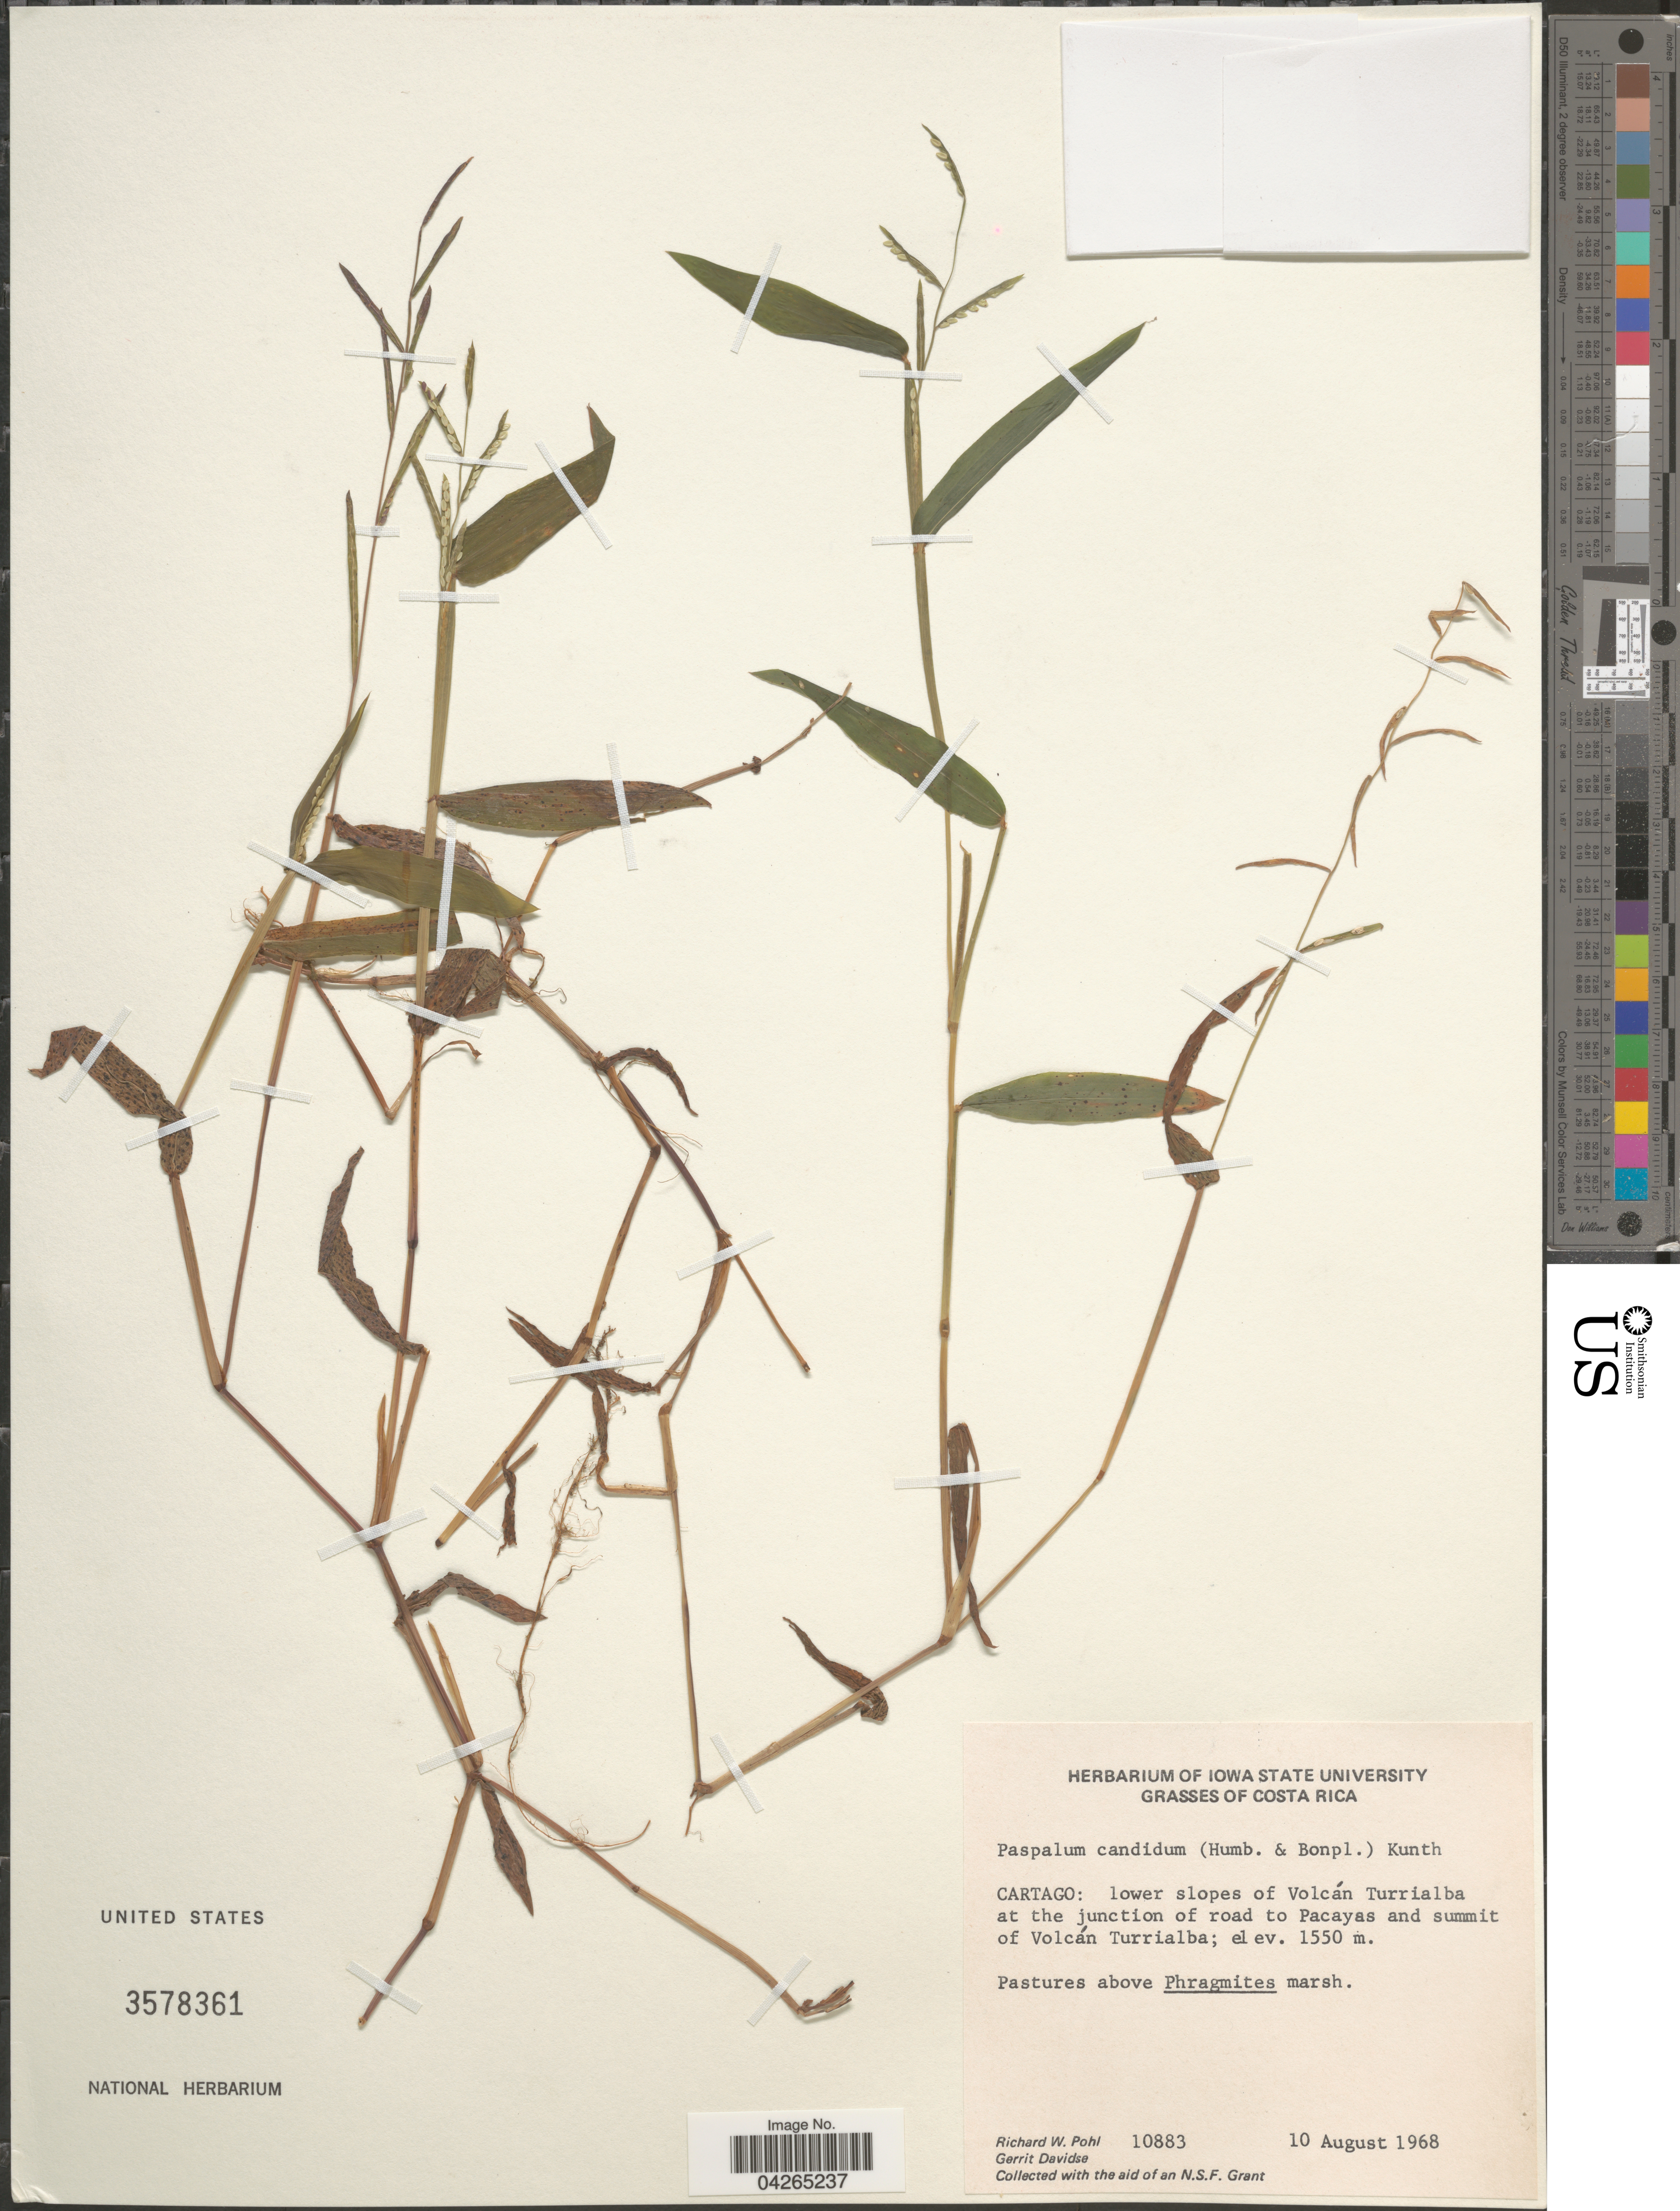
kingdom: Plantae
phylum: Tracheophyta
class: Liliopsida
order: Poales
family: Poaceae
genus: Paspalum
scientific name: Paspalum candidum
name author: (Humb. & Bonpl. ex Fleugge) Kunth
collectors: R. W. Pohl & G. Davidse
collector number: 10883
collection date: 1968-08-10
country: Costa Rica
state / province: Cartago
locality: Lower slopes of Volcán Turrialba at the junction of road to Pacayas and summit of Volcán Turrialba.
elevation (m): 1550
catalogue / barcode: US 3578361